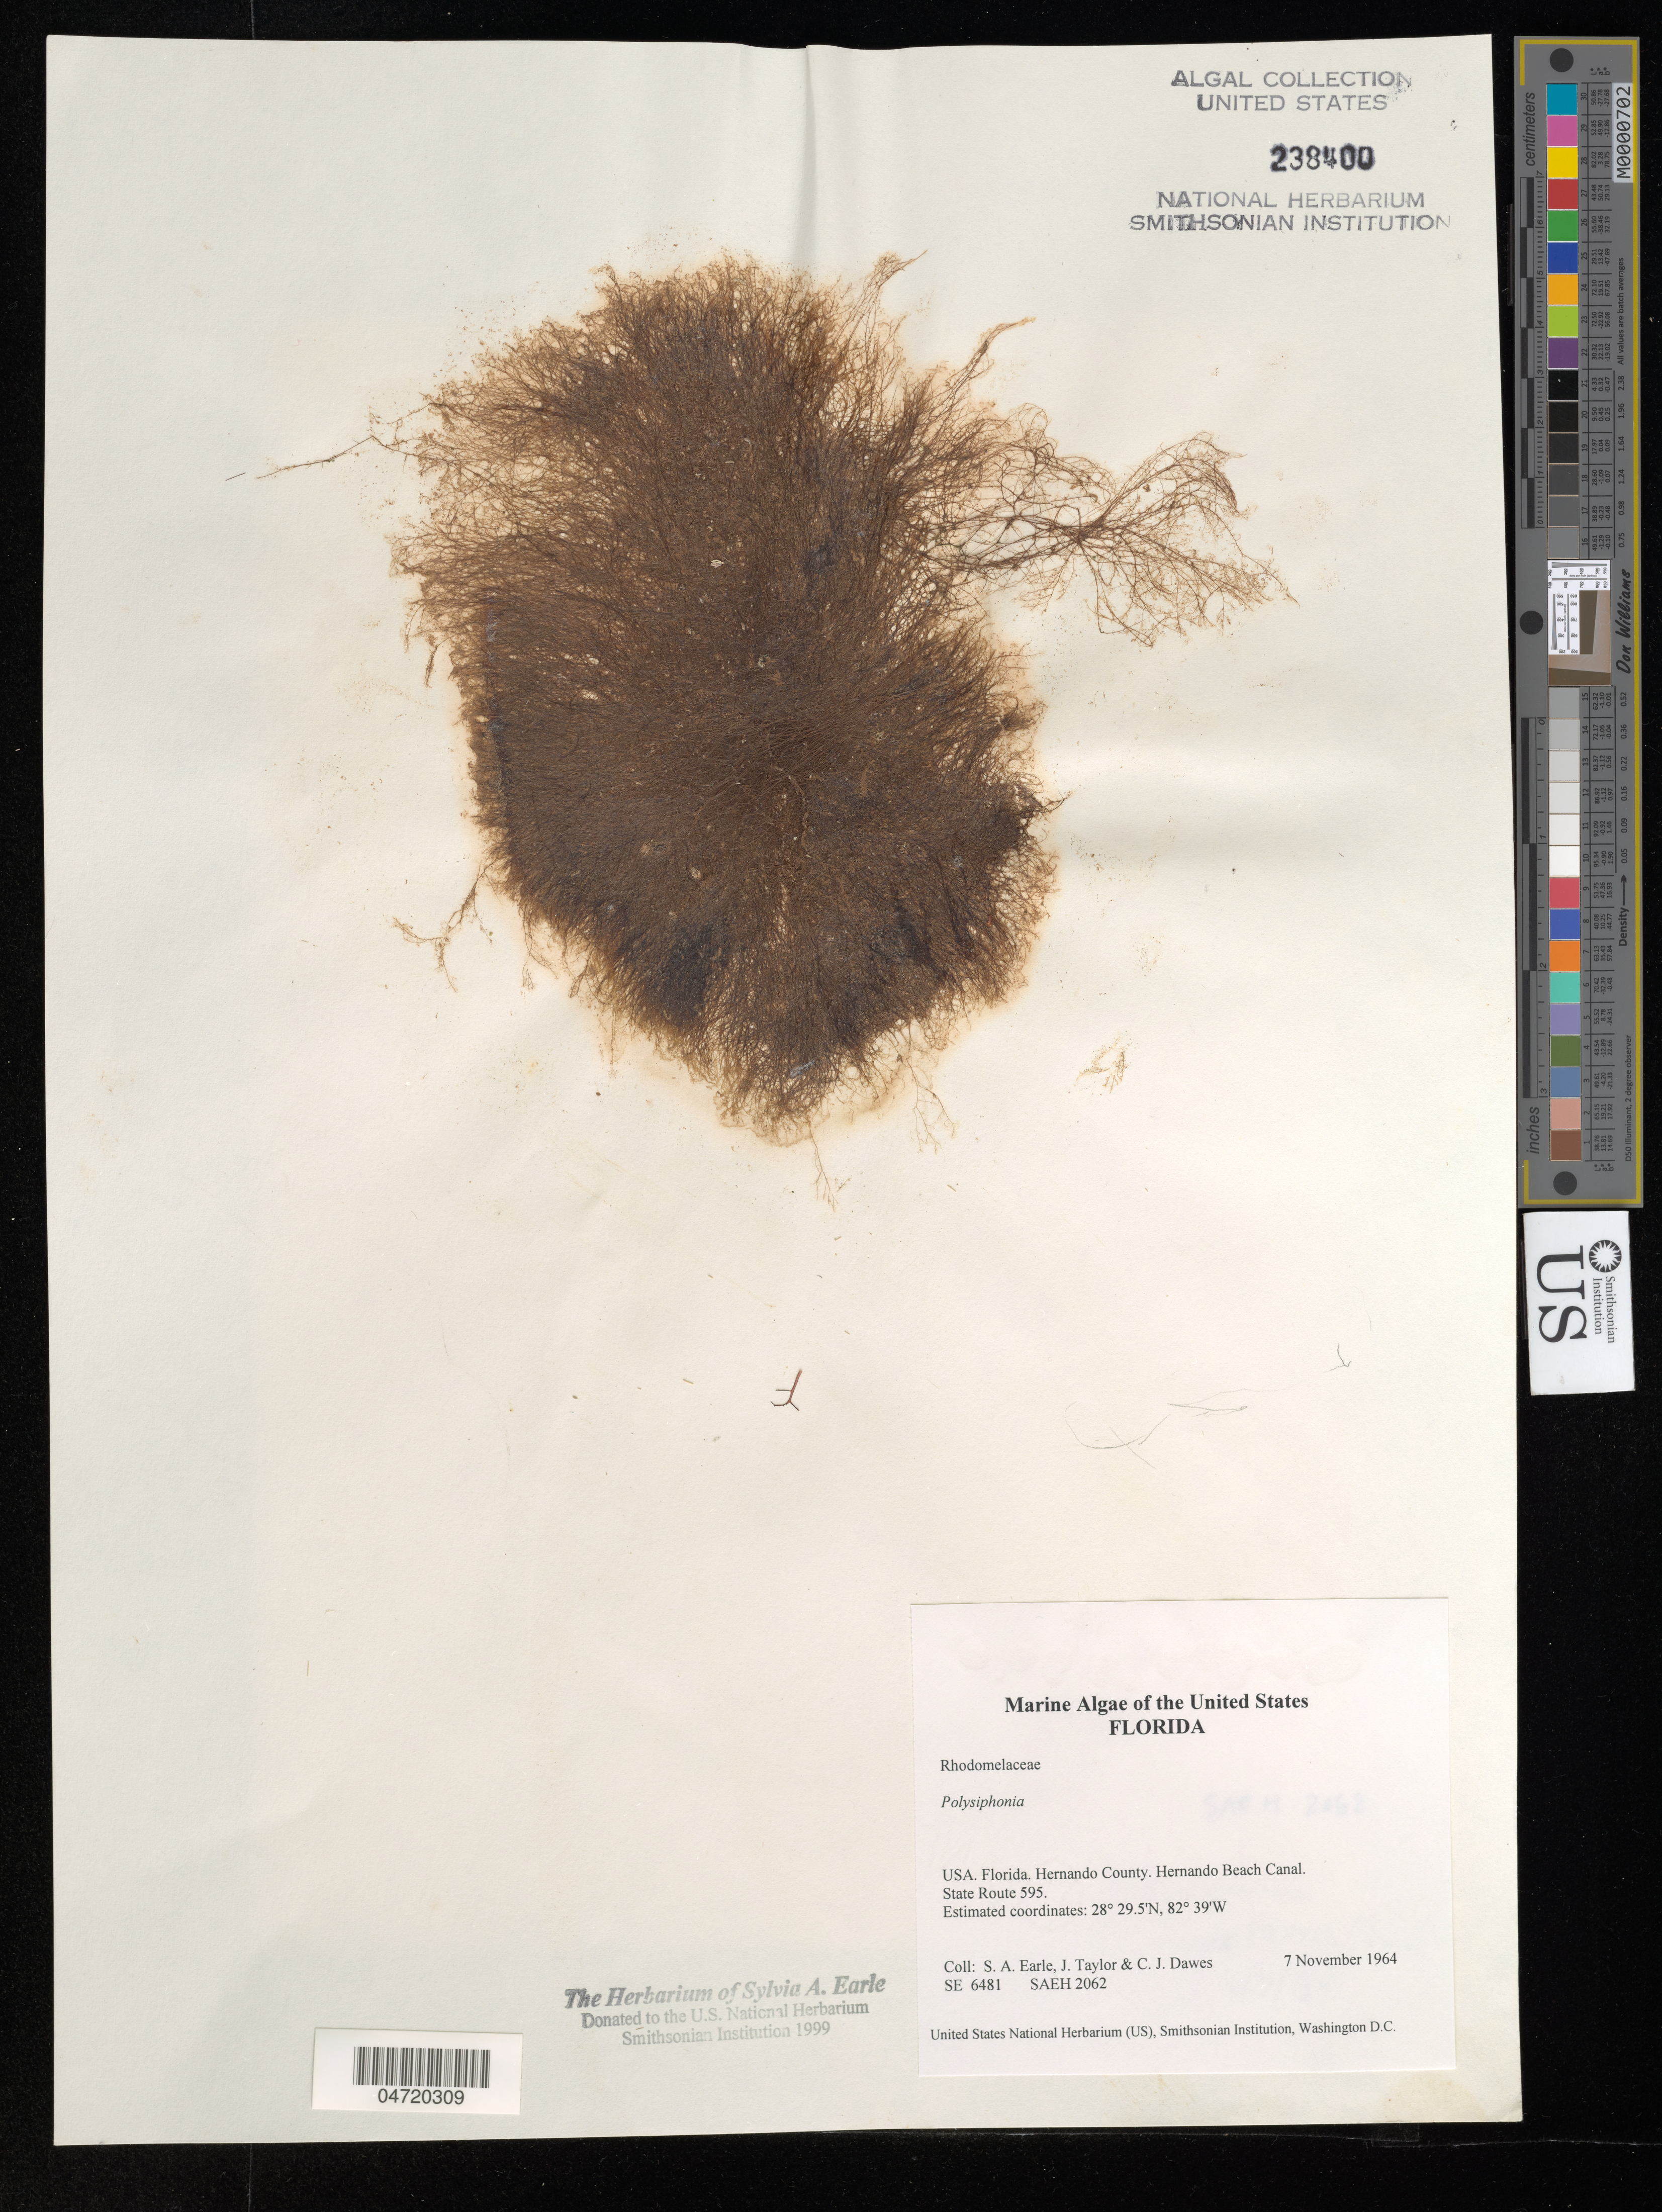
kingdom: Plantae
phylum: Rhodophyta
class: Florideophyceae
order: Ceramiales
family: Rhodomelaceae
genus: Polysiphonia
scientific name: Polysiphonia sp.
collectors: S. A. Earle, J. Taylor & C. Dawes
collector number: SE 6481/SAEH 2062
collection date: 1964-11-07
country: United States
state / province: Florida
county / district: Hernando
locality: Hernando County. Hernando Beach Canal. State Route 595.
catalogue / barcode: US 238400